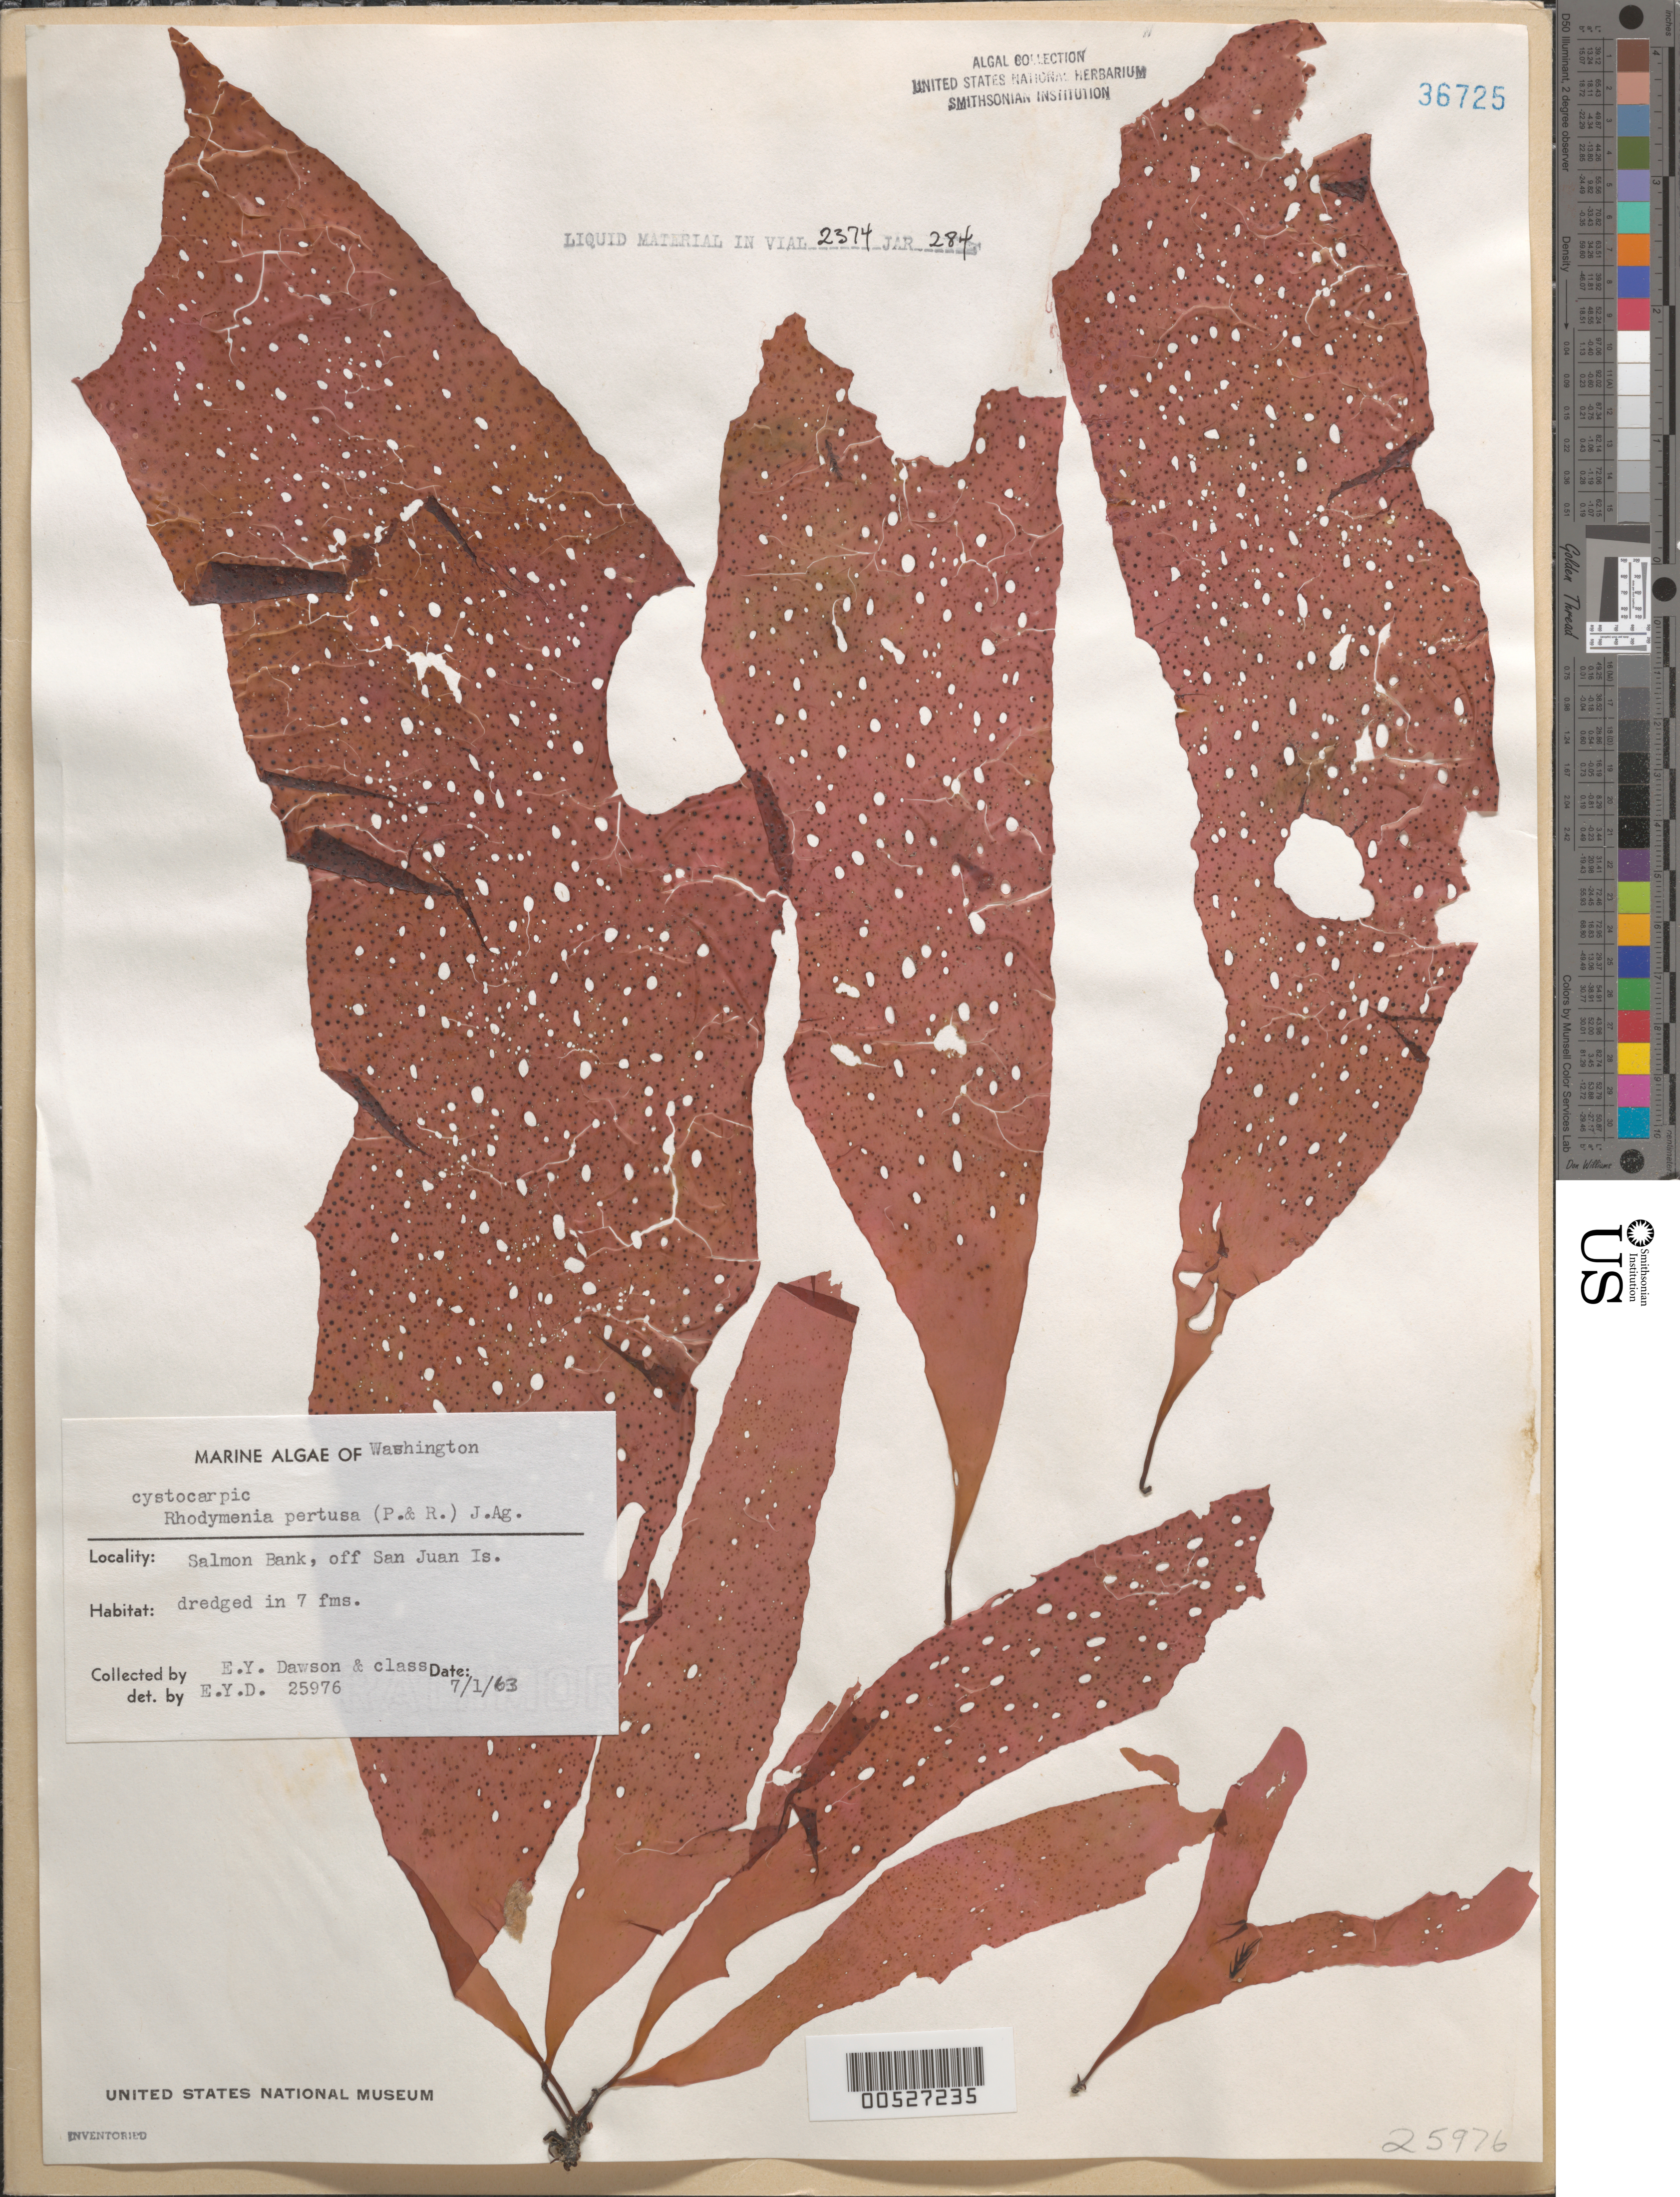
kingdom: Plantae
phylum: Rhodophyta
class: Florideophyceae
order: Rhodymeniales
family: Rhodymeniaceae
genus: Rhodymenia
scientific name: Rhodymenia pertusa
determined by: Dawson, E. Y.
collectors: E. Y. Dawson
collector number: EYD 25976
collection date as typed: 01 Jul 1963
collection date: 1963-07-01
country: United States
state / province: Washington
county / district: San Juan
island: San Juan Island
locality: Salmon Bank, off San Juan Island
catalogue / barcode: US 36725